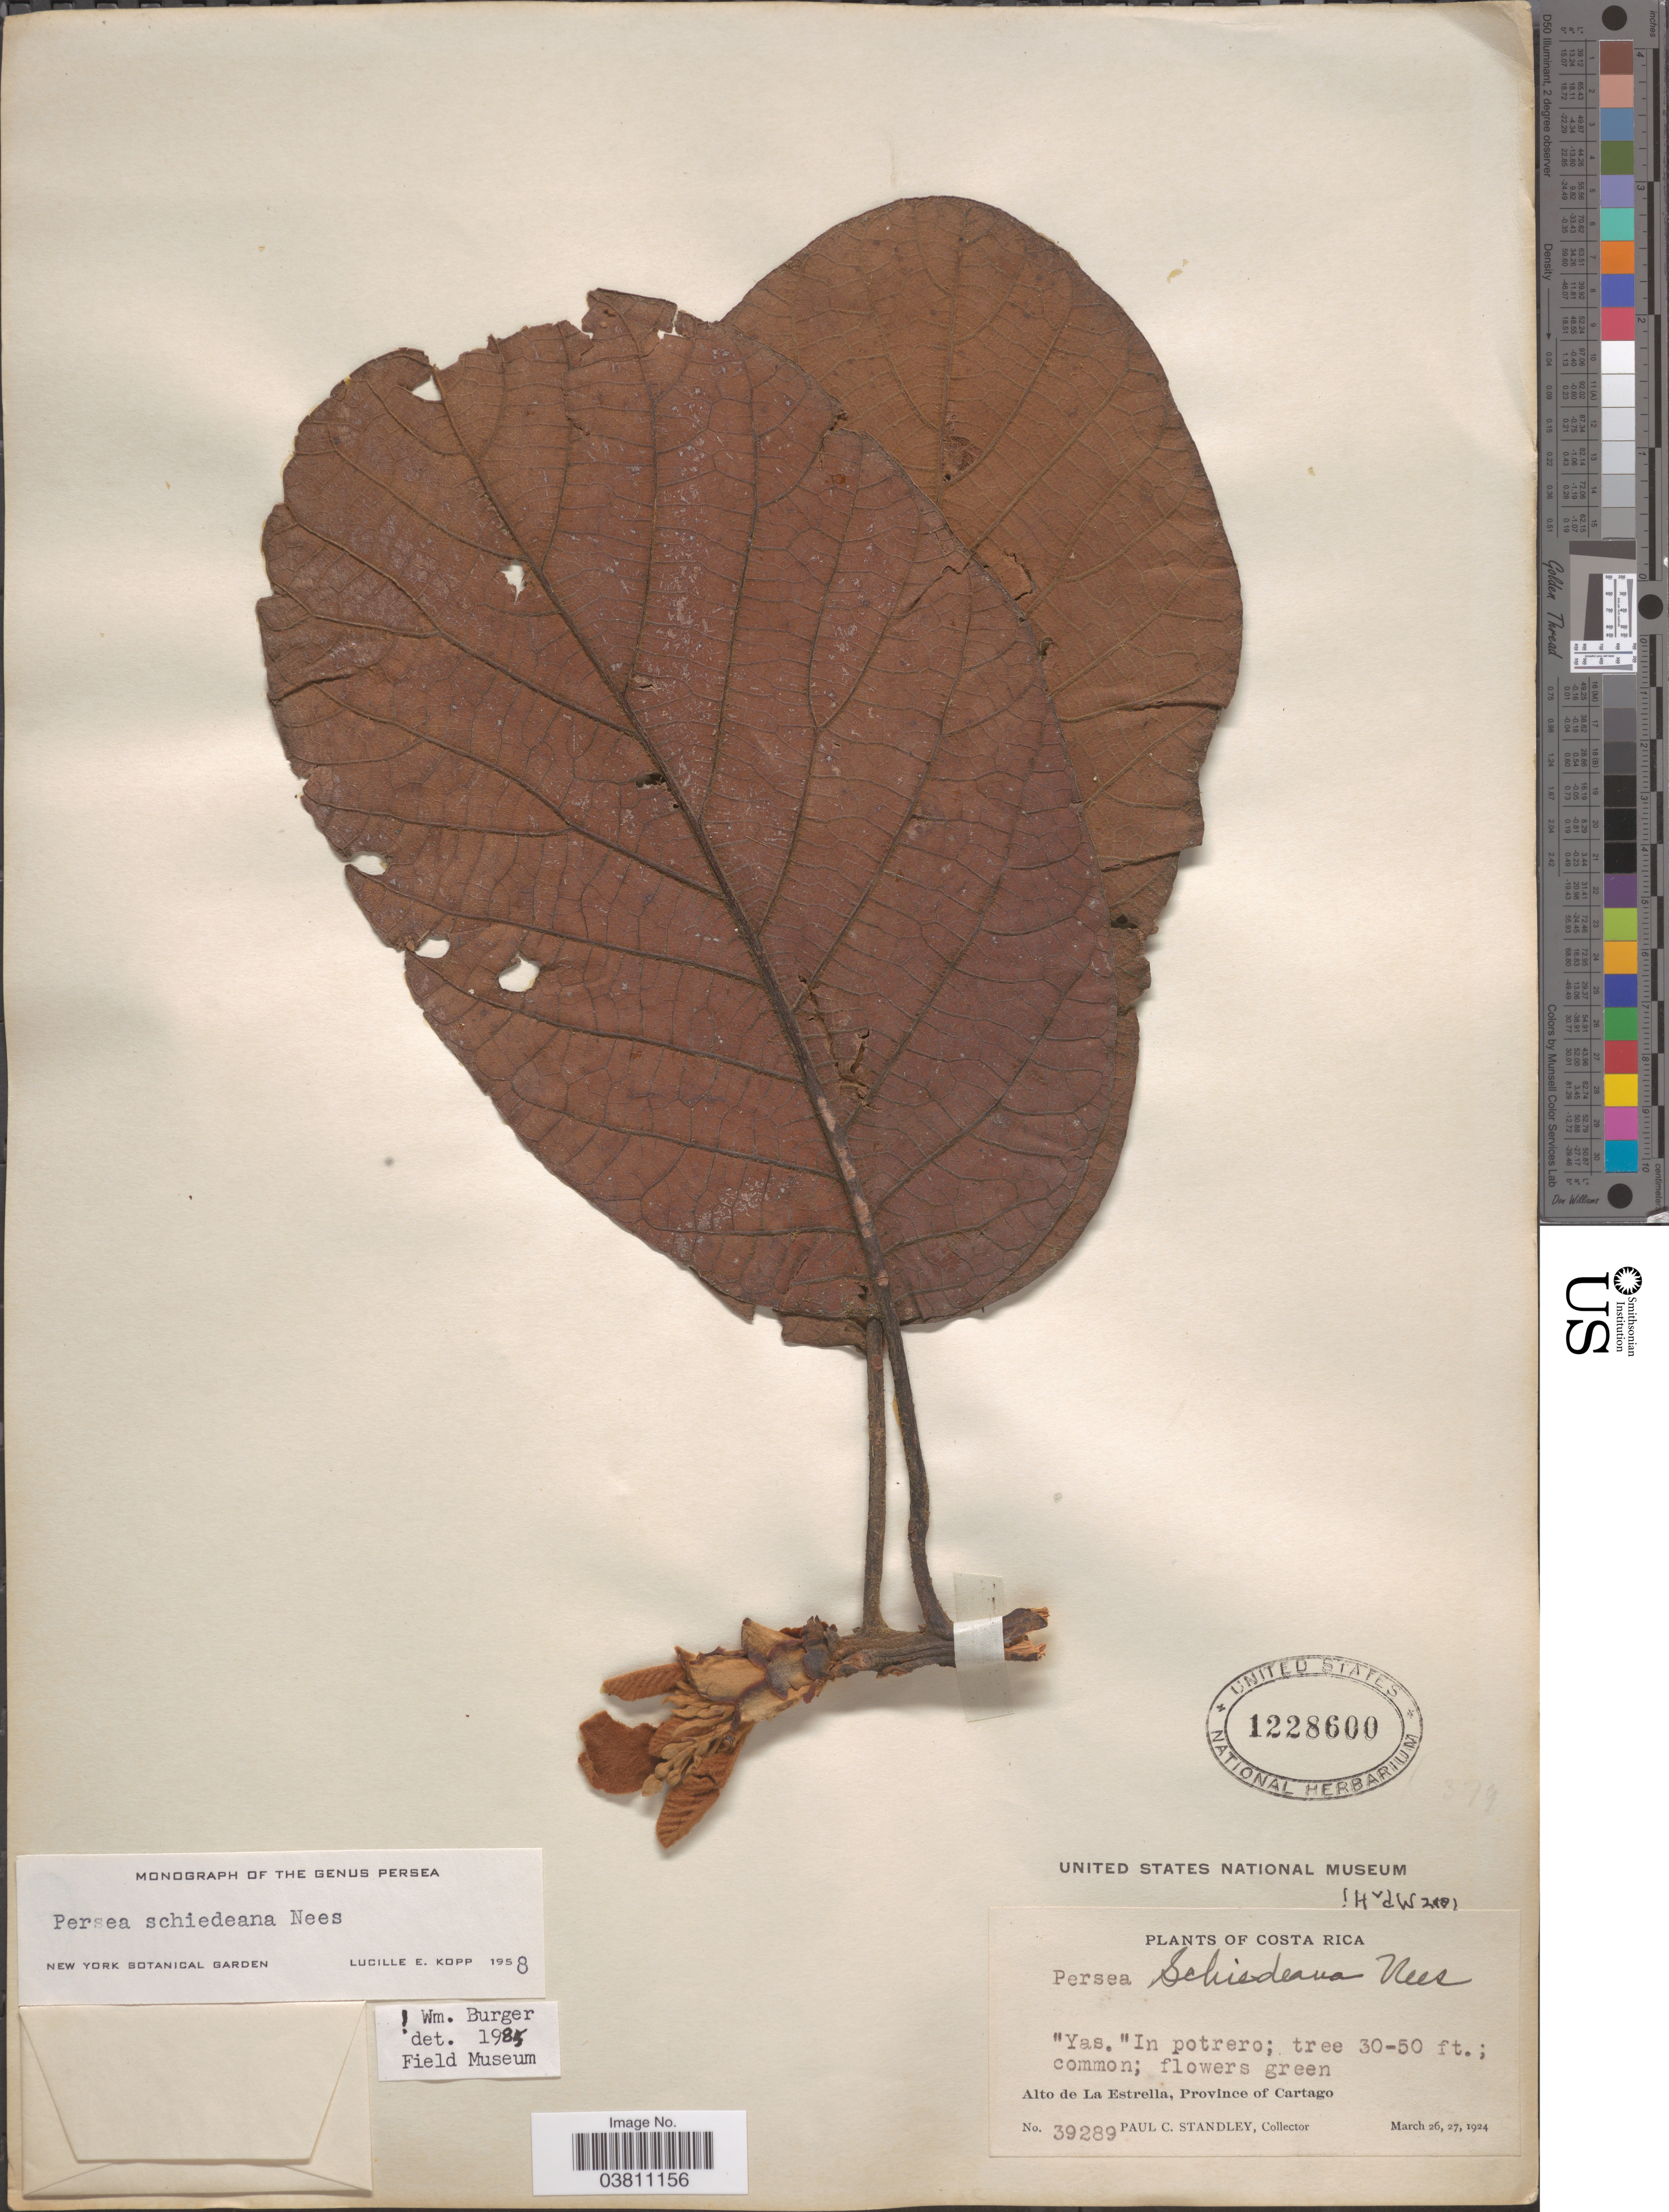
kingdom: Plantae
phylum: Tracheophyta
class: Magnoliopsida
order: Laurales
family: Lauraceae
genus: Persea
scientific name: Persea schiediana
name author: Nees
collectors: P. C. Standley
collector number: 39289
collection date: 1924-03-26/1924-03-27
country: Costa Rica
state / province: Cartago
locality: Alto de La Estrella.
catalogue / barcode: US 1228600